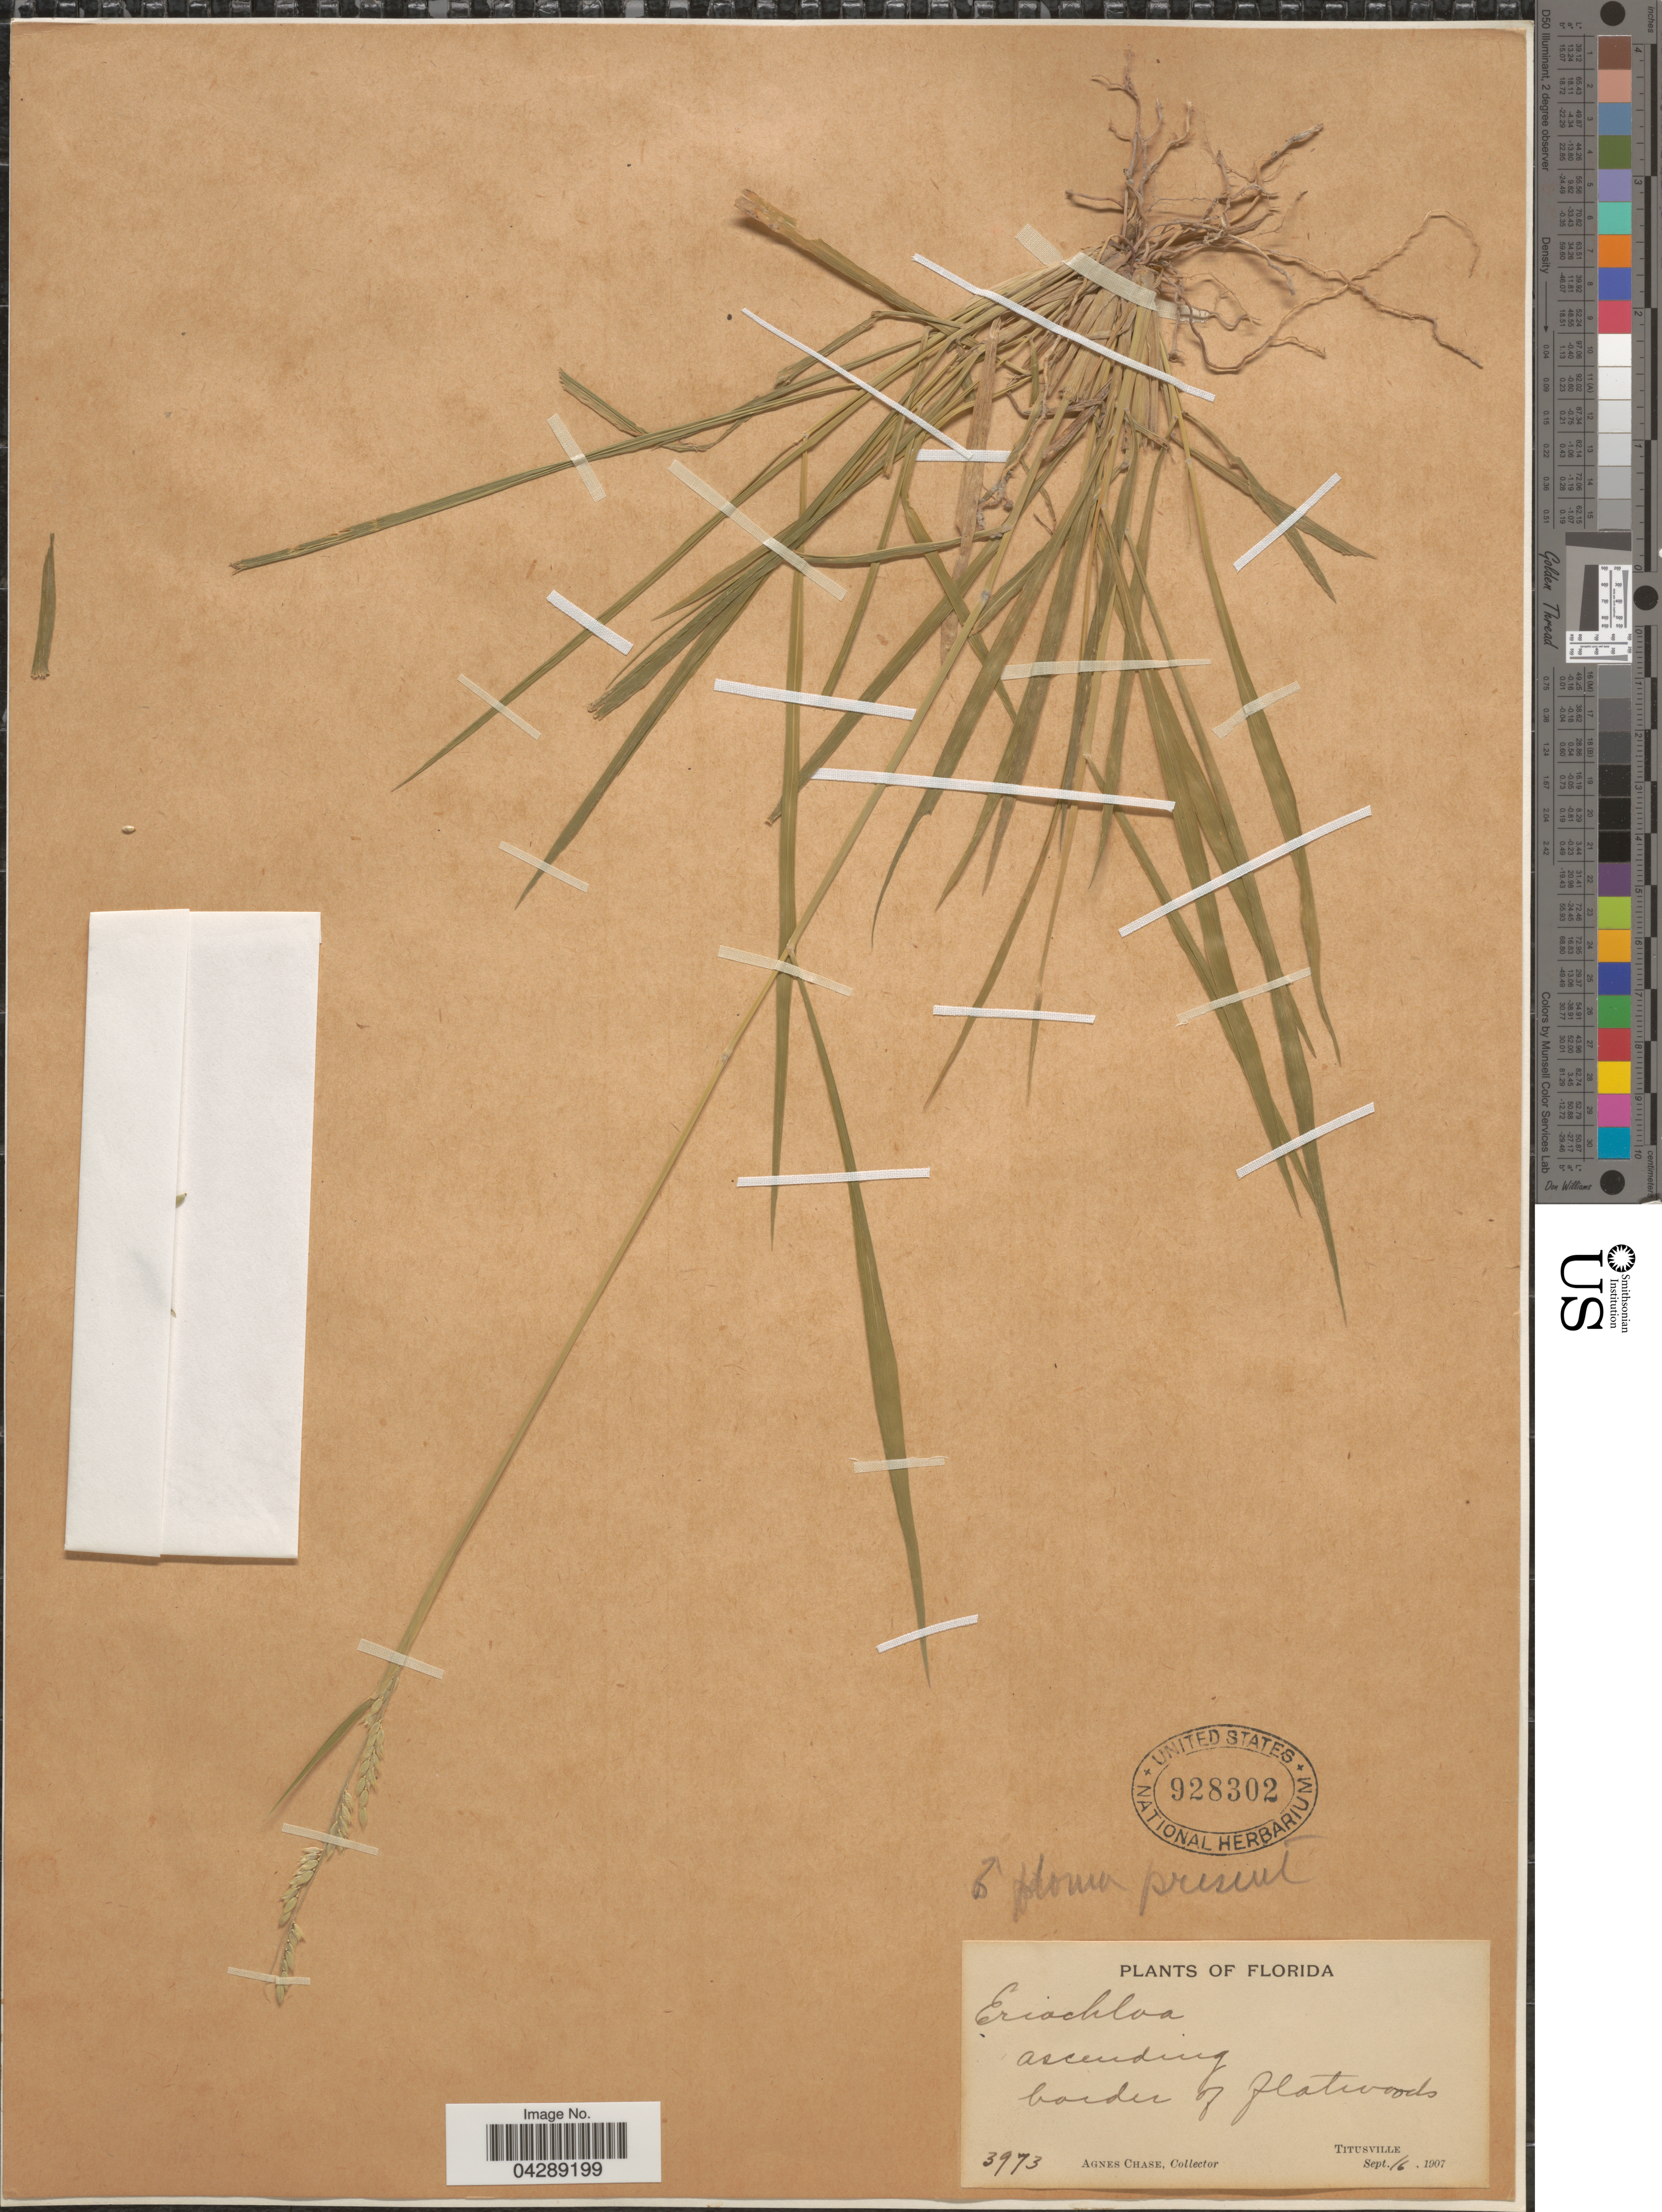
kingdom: Plantae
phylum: Tracheophyta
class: Liliopsida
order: Poales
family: Poaceae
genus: Eriochloa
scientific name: Eriochloa sp.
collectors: A. Chase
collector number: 3973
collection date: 1907-09-16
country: United States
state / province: Florida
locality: Border of flatwoods. Titusville.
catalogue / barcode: US 928302